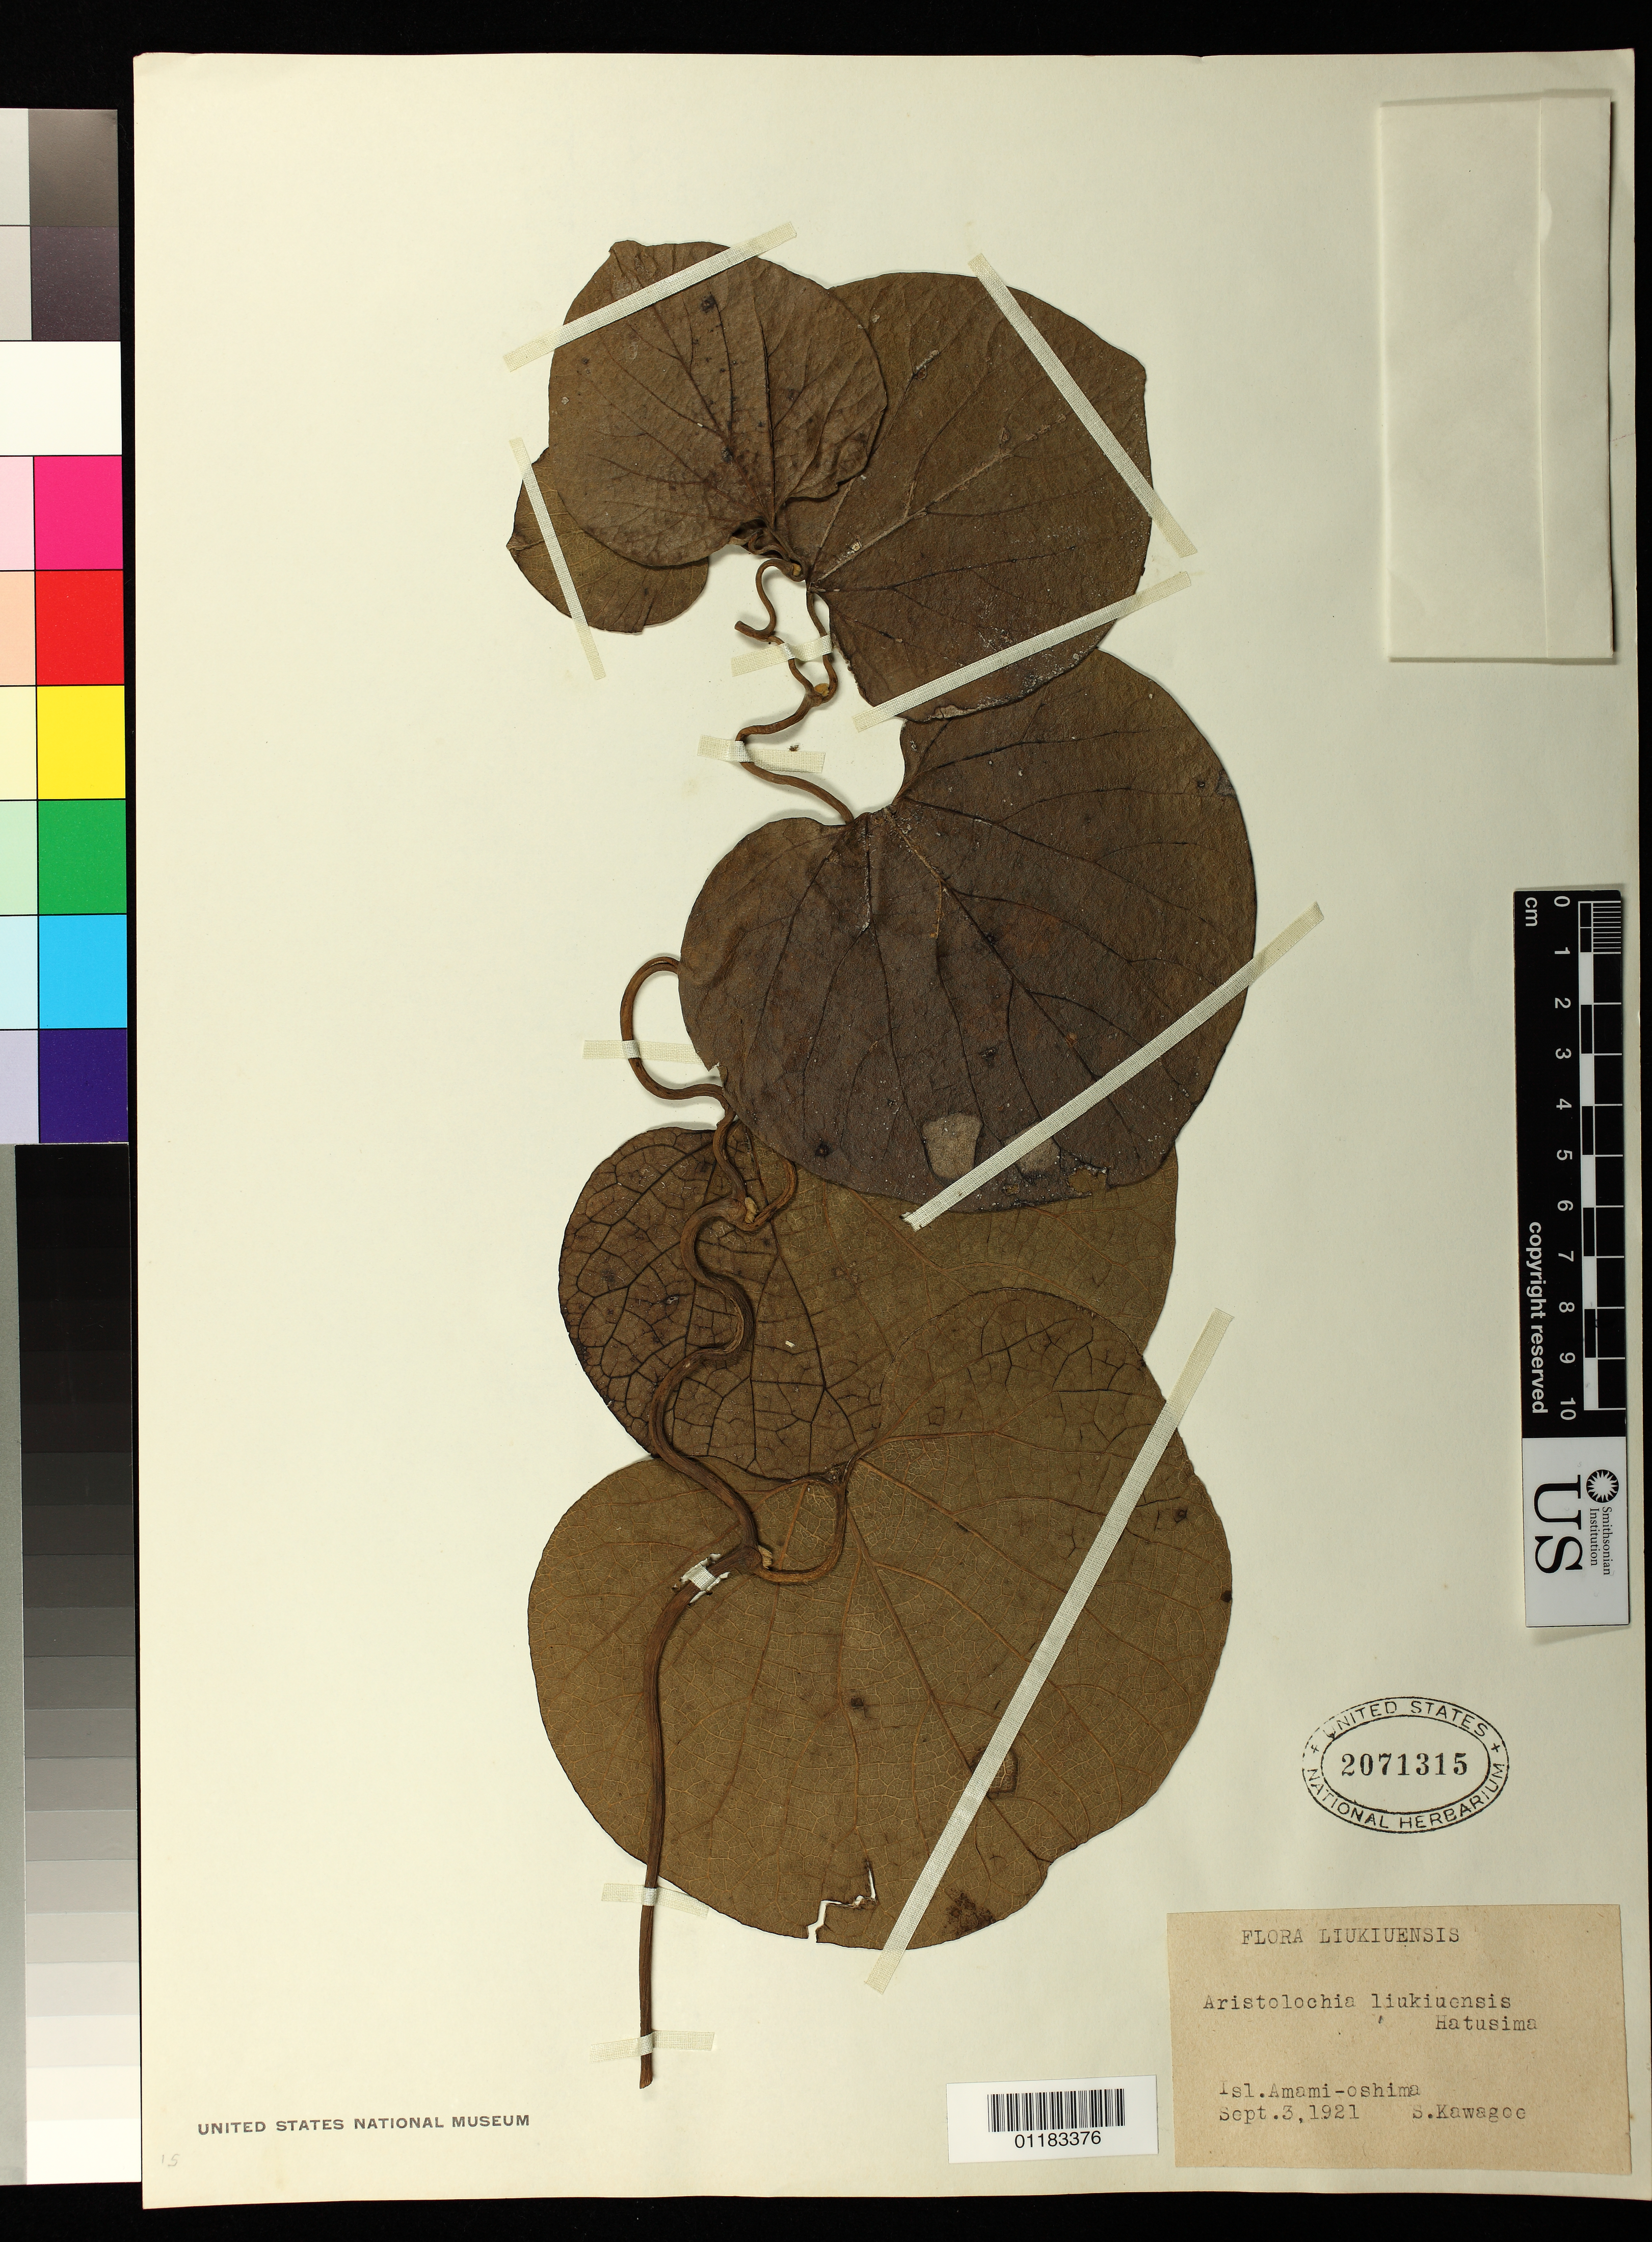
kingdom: Plantae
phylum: Tracheophyta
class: Magnoliopsida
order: Piperales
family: Aristolochiaceae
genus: Aristolochia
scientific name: Aristolochia liukiuensis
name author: Hatus.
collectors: S. Kawagoe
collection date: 1921-09-03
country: Japan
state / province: Kagosima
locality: Amami-oshima Island, Amami Islands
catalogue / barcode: US 2071315